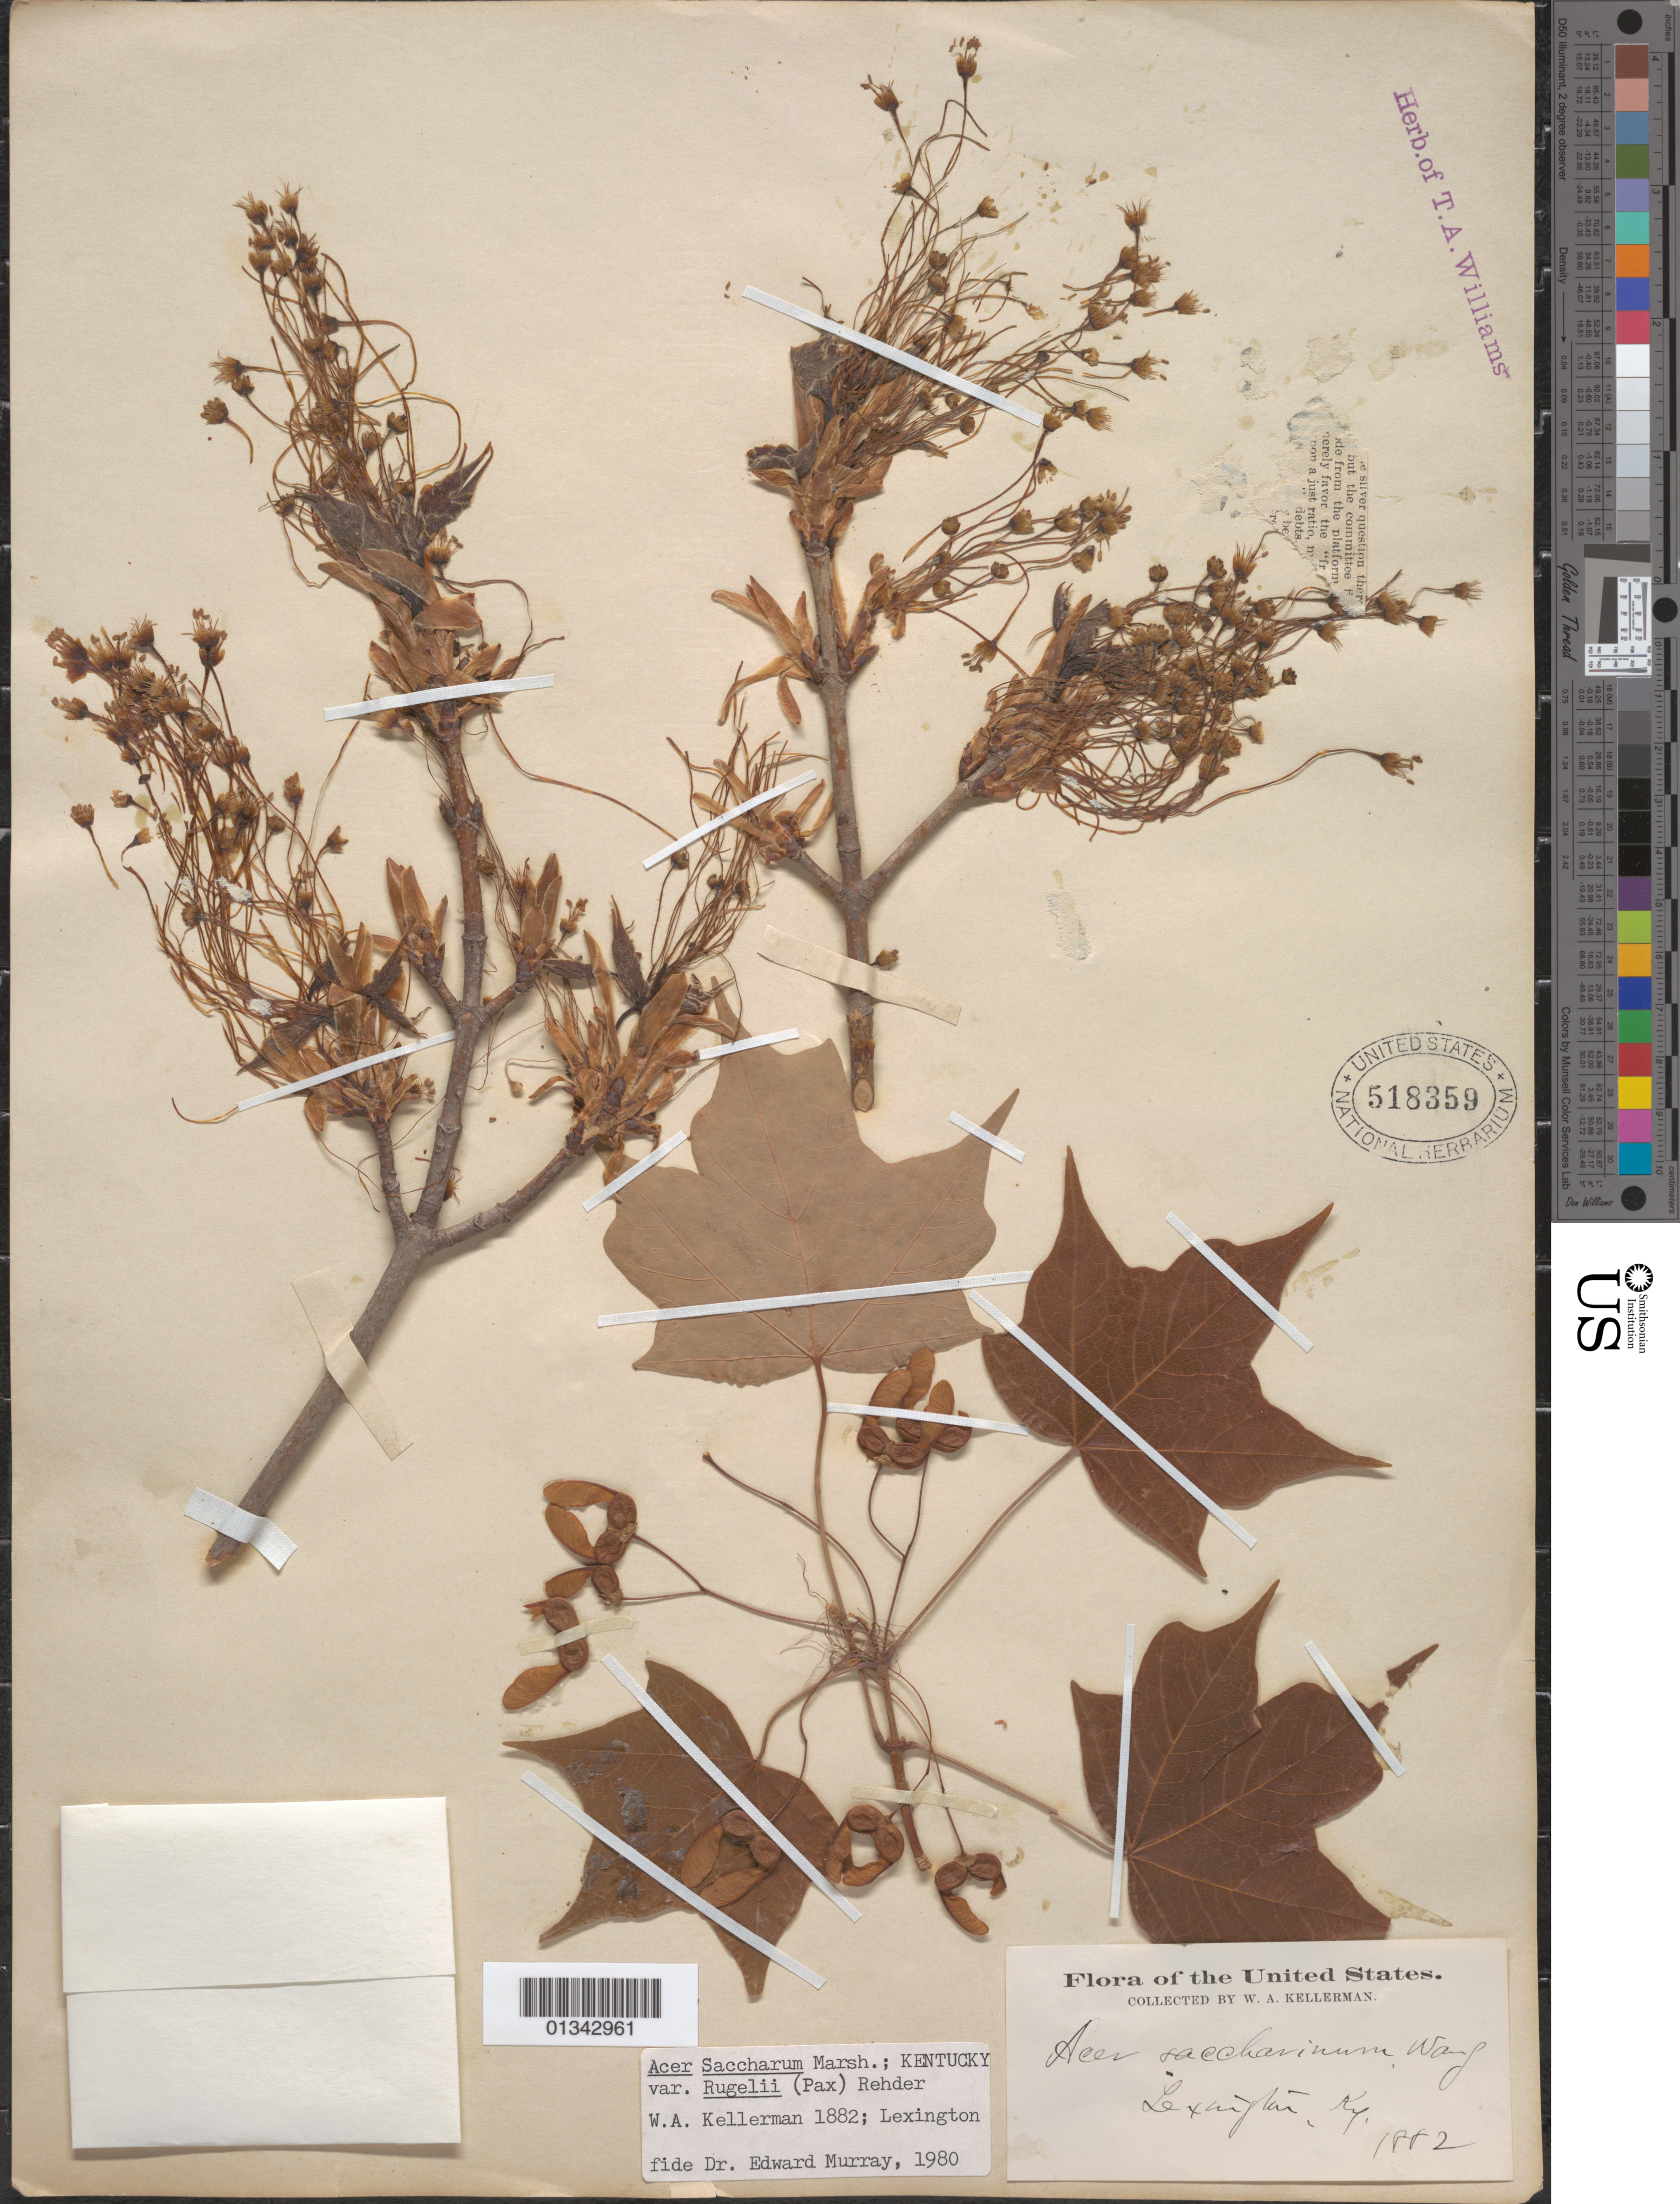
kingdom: Plantae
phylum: Tracheophyta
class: Magnoliopsida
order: Sapindales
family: Sapindaceae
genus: Acer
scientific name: Acer saccharum var. rugelii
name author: (Pax) Rehder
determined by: Murray, Edward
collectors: W. A. Kellerman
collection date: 1882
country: United States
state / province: Kentucky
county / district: Fayette County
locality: Lexington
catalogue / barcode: US 518359